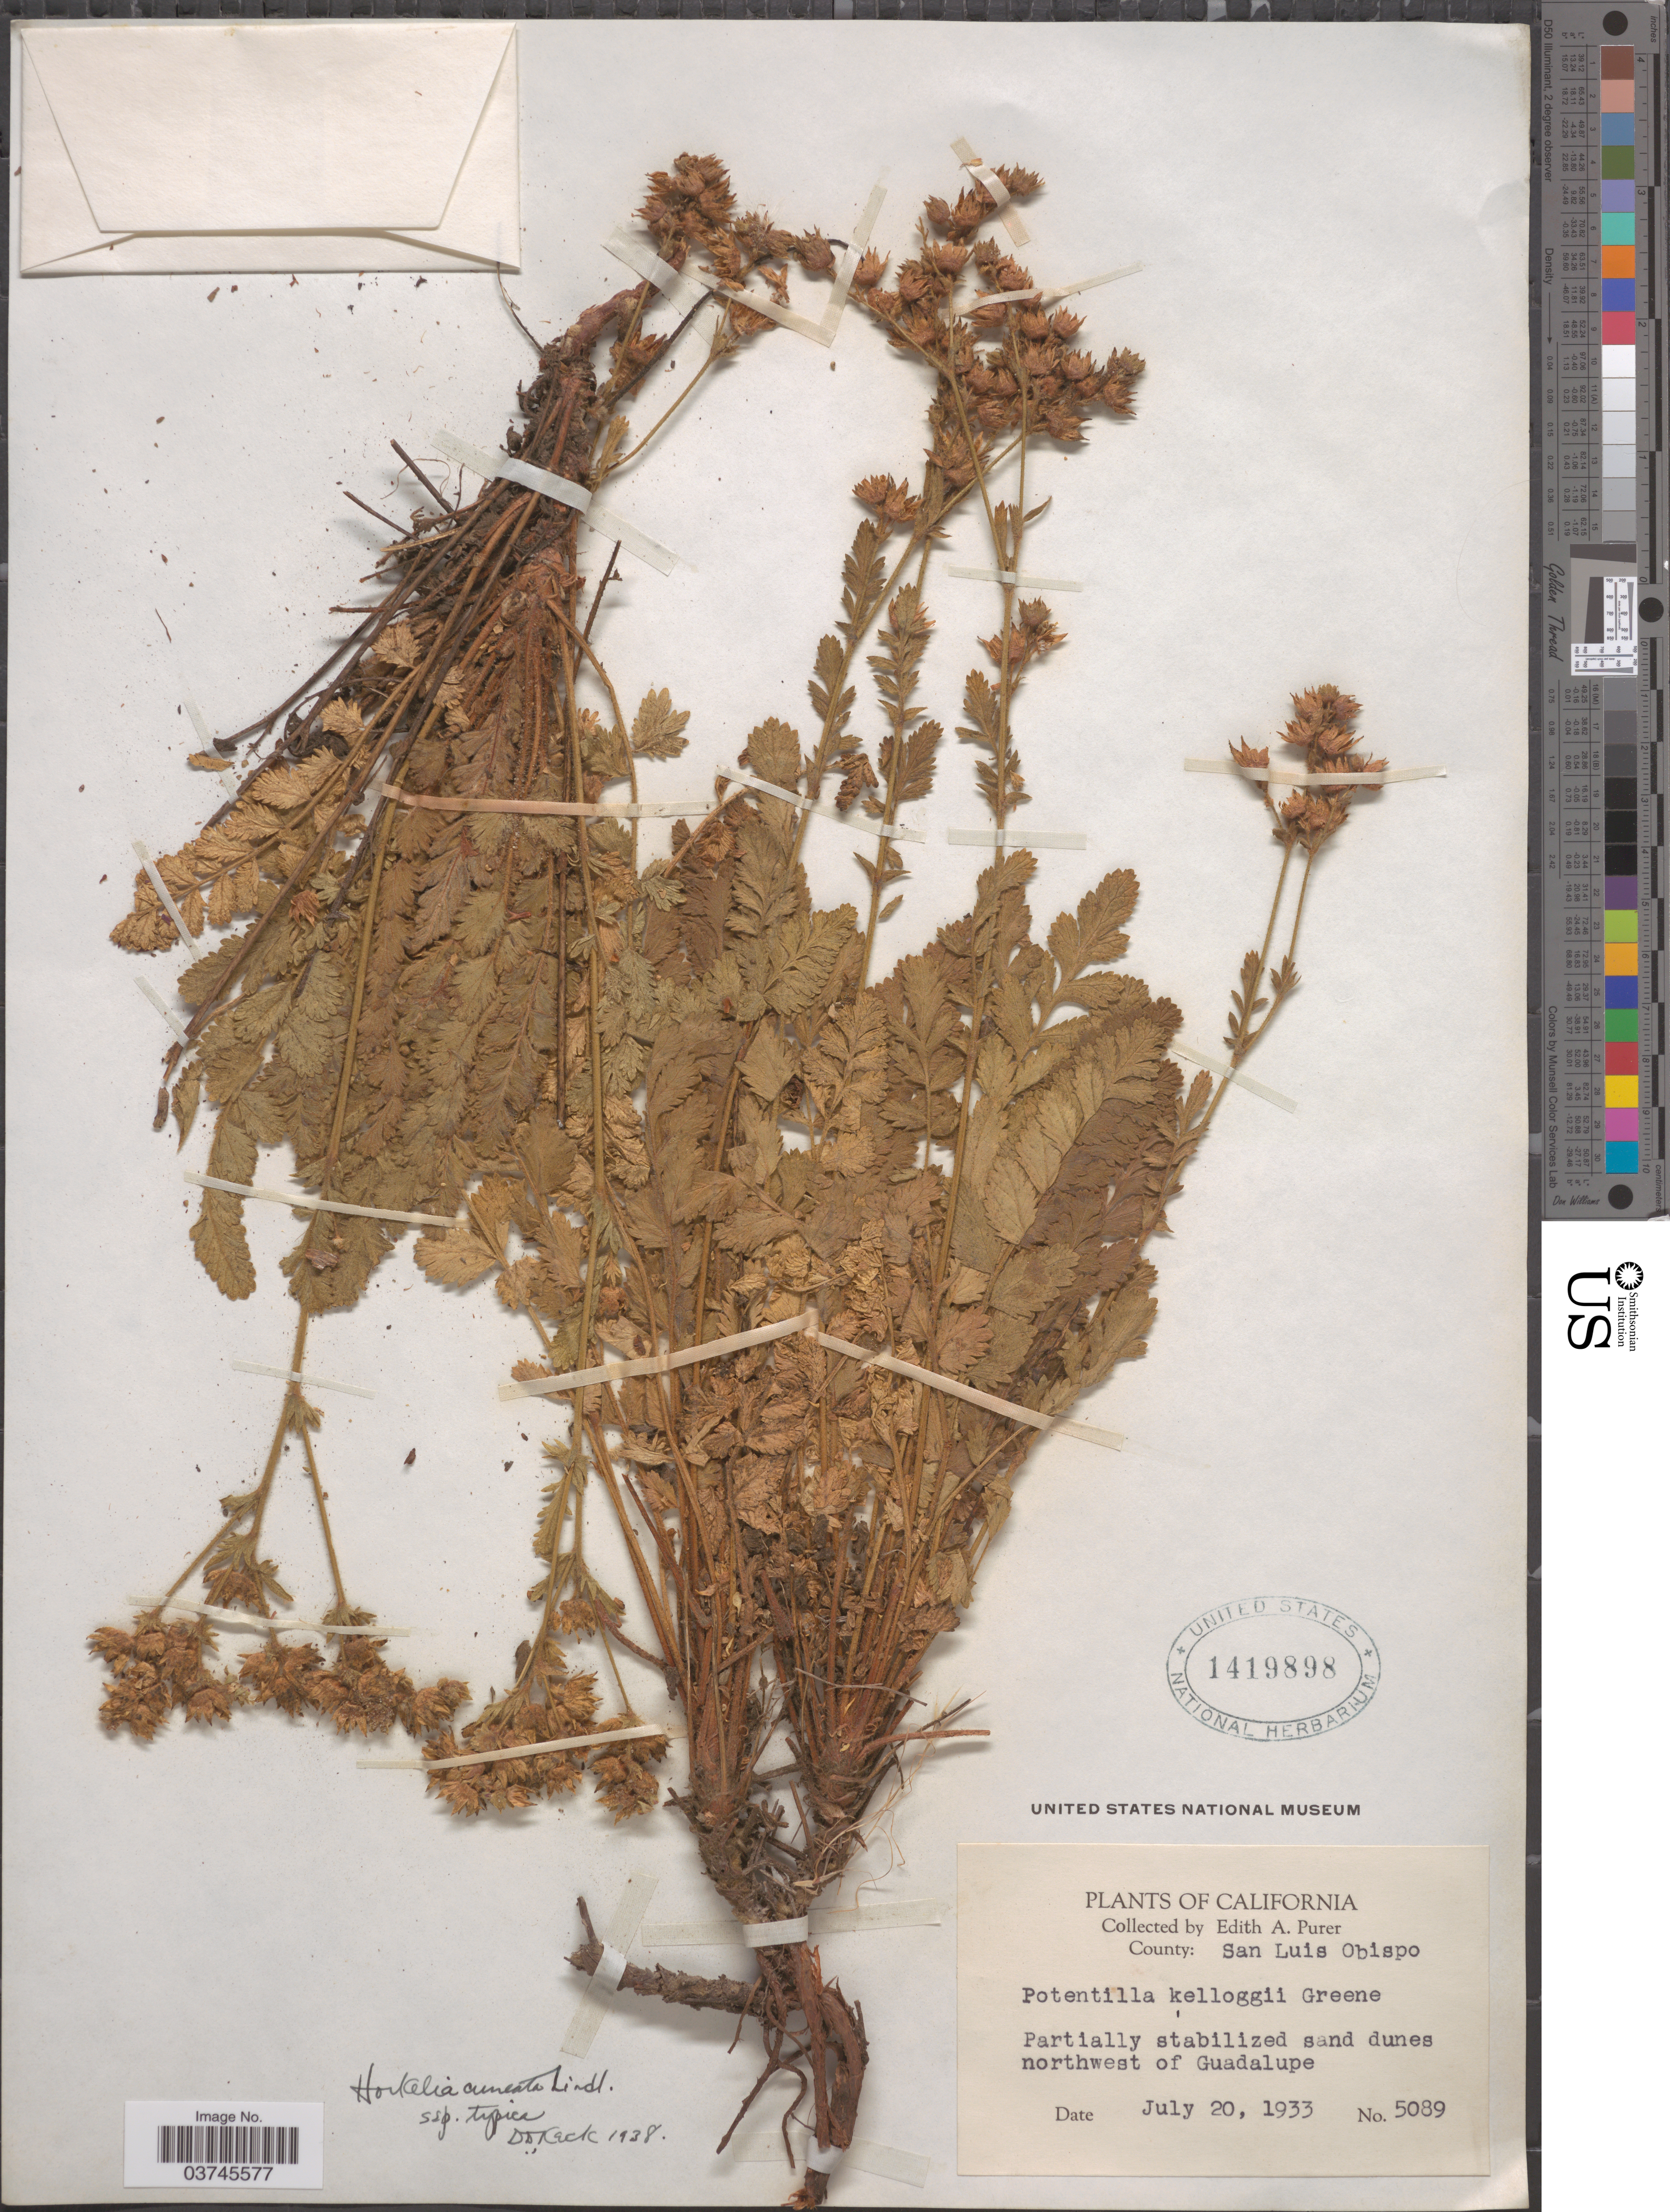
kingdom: Plantae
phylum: Tracheophyta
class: Magnoliopsida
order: Rosales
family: Rosaceae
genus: Potentilla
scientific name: Potentilla lindleyi var. lindleyi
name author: Greene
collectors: E. Purer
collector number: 5089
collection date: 1933-07-20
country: United States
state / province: California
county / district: San Luis Obispo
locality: County: San Luis Obispo. Northwest of Guadalupe.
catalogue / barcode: US 1419898